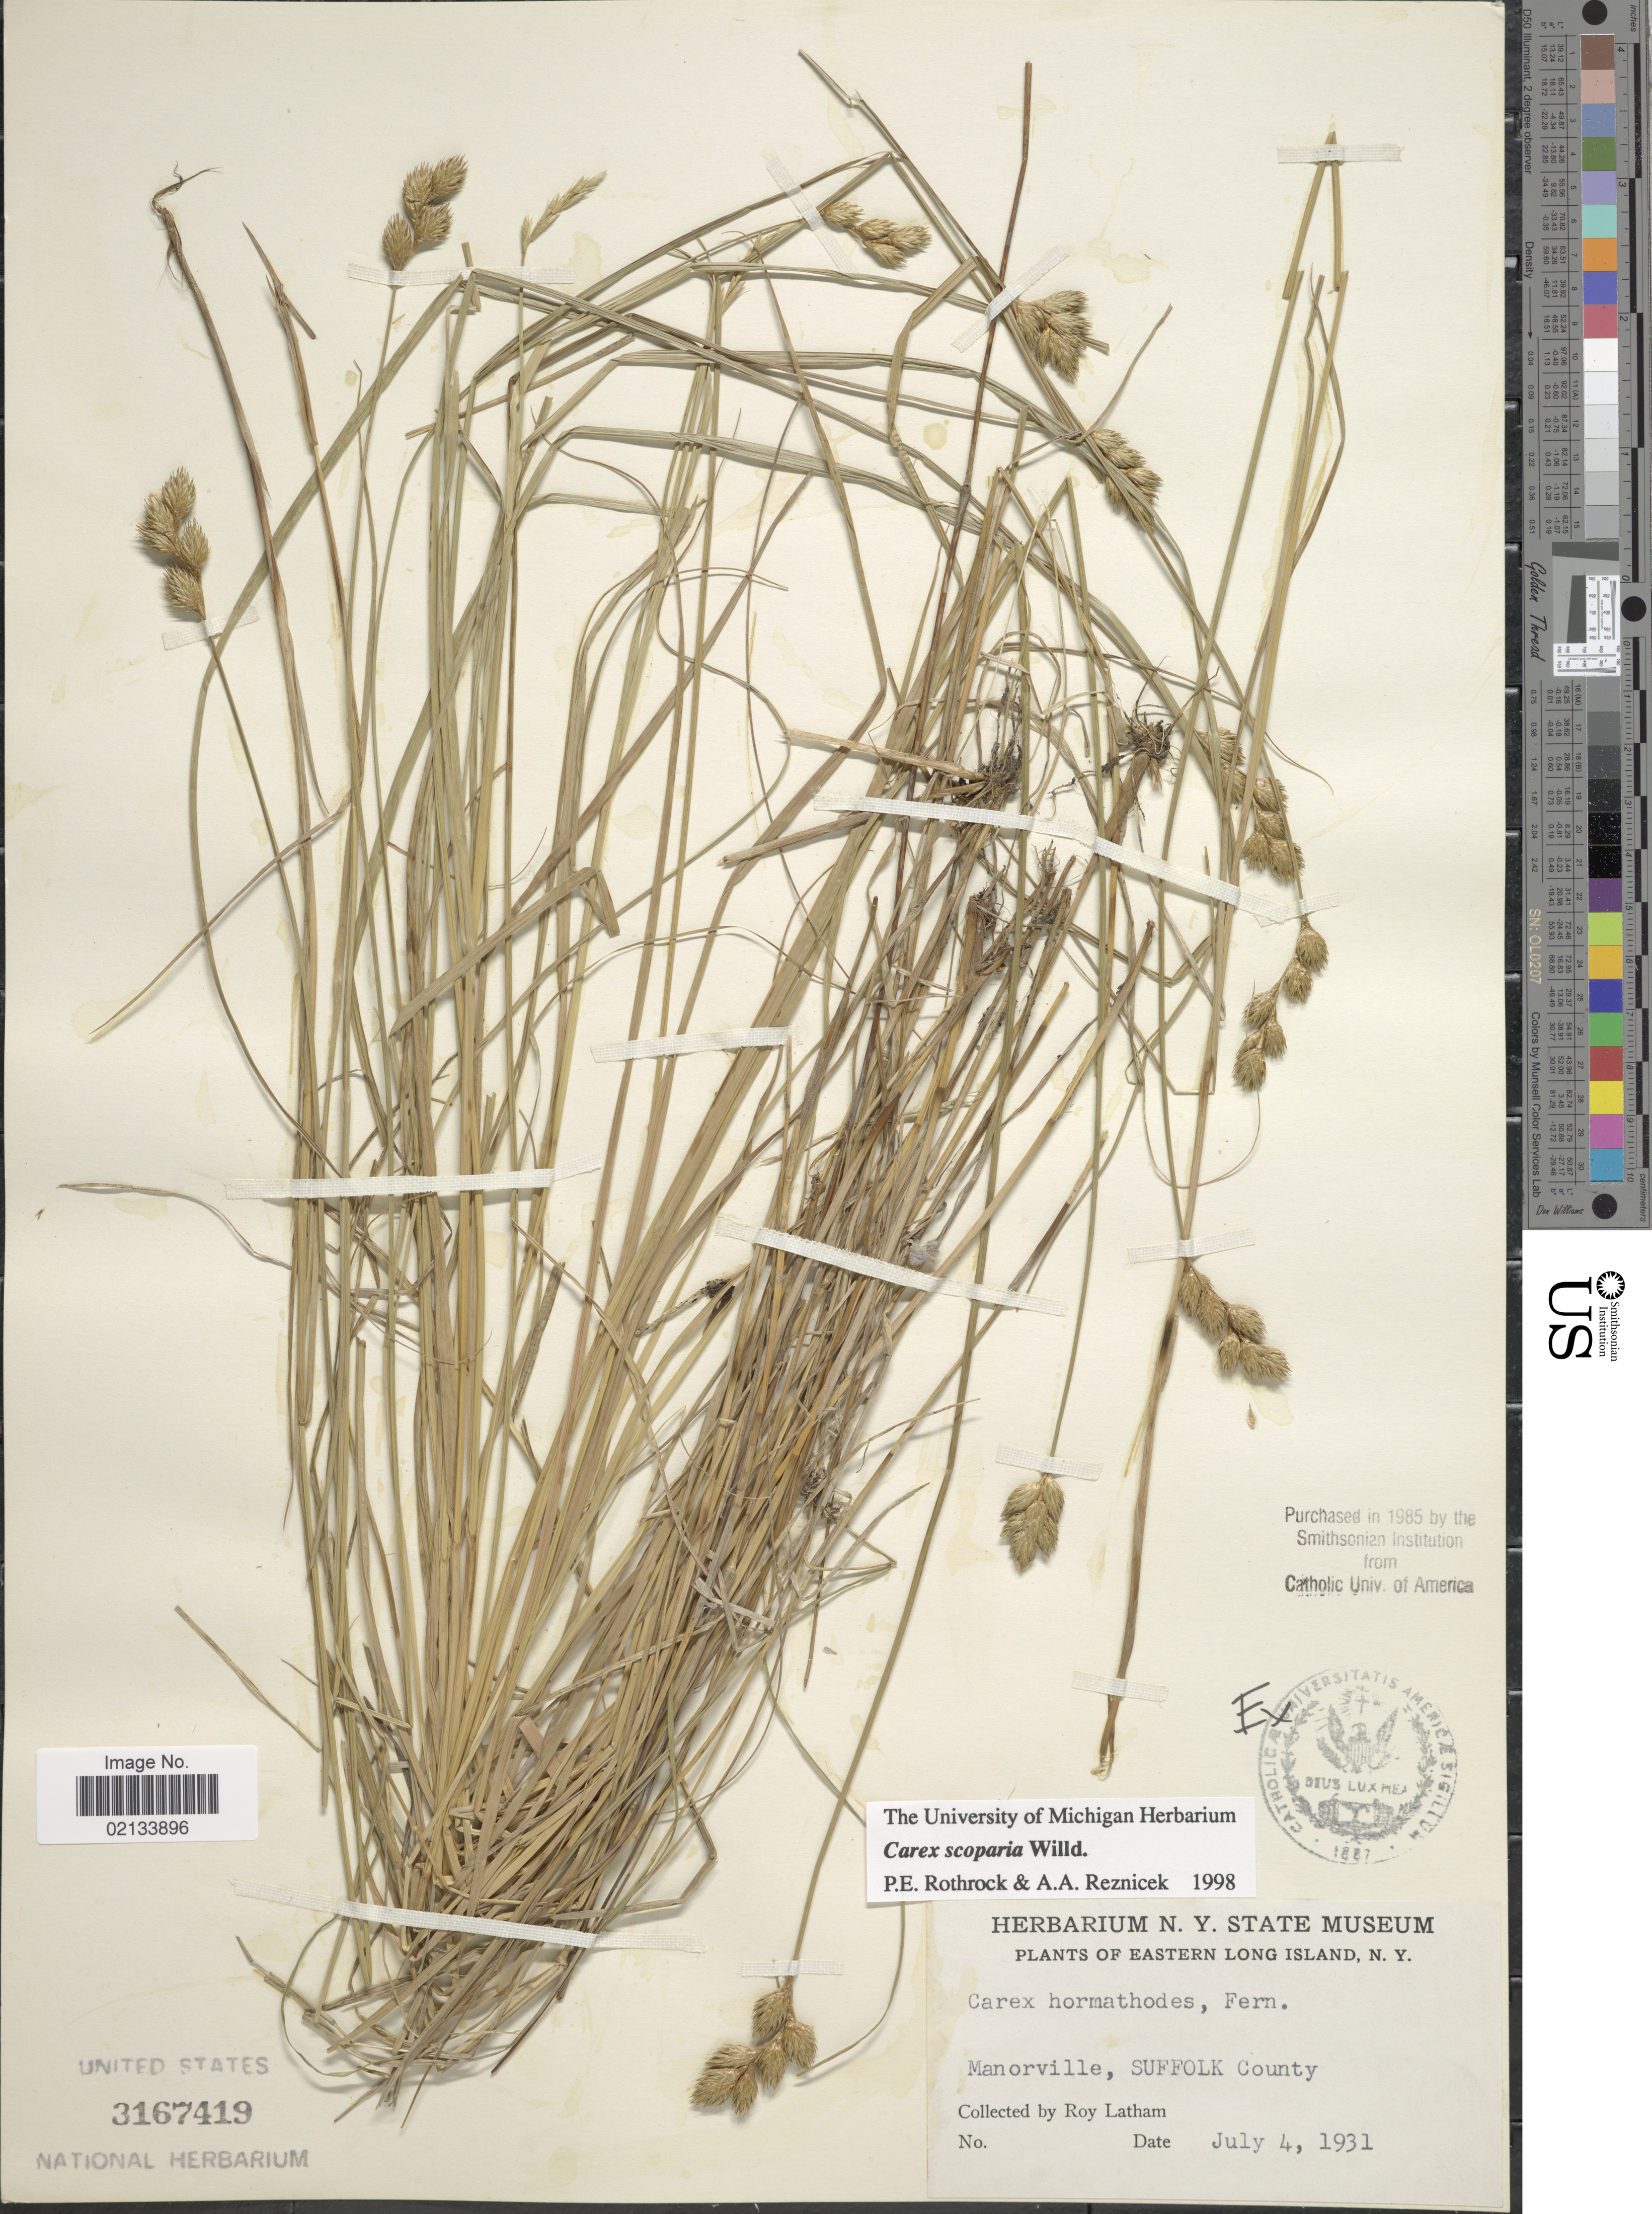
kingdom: Plantae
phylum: Tracheophyta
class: Liliopsida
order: Poales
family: Cyperaceae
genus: Carex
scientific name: Carex scoparia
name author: Schkuhr ex Willd.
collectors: R. Latham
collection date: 1931-07-04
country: United States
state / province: New York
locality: Eastern Long Island, Manorville, Suffolk County.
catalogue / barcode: US 3167419